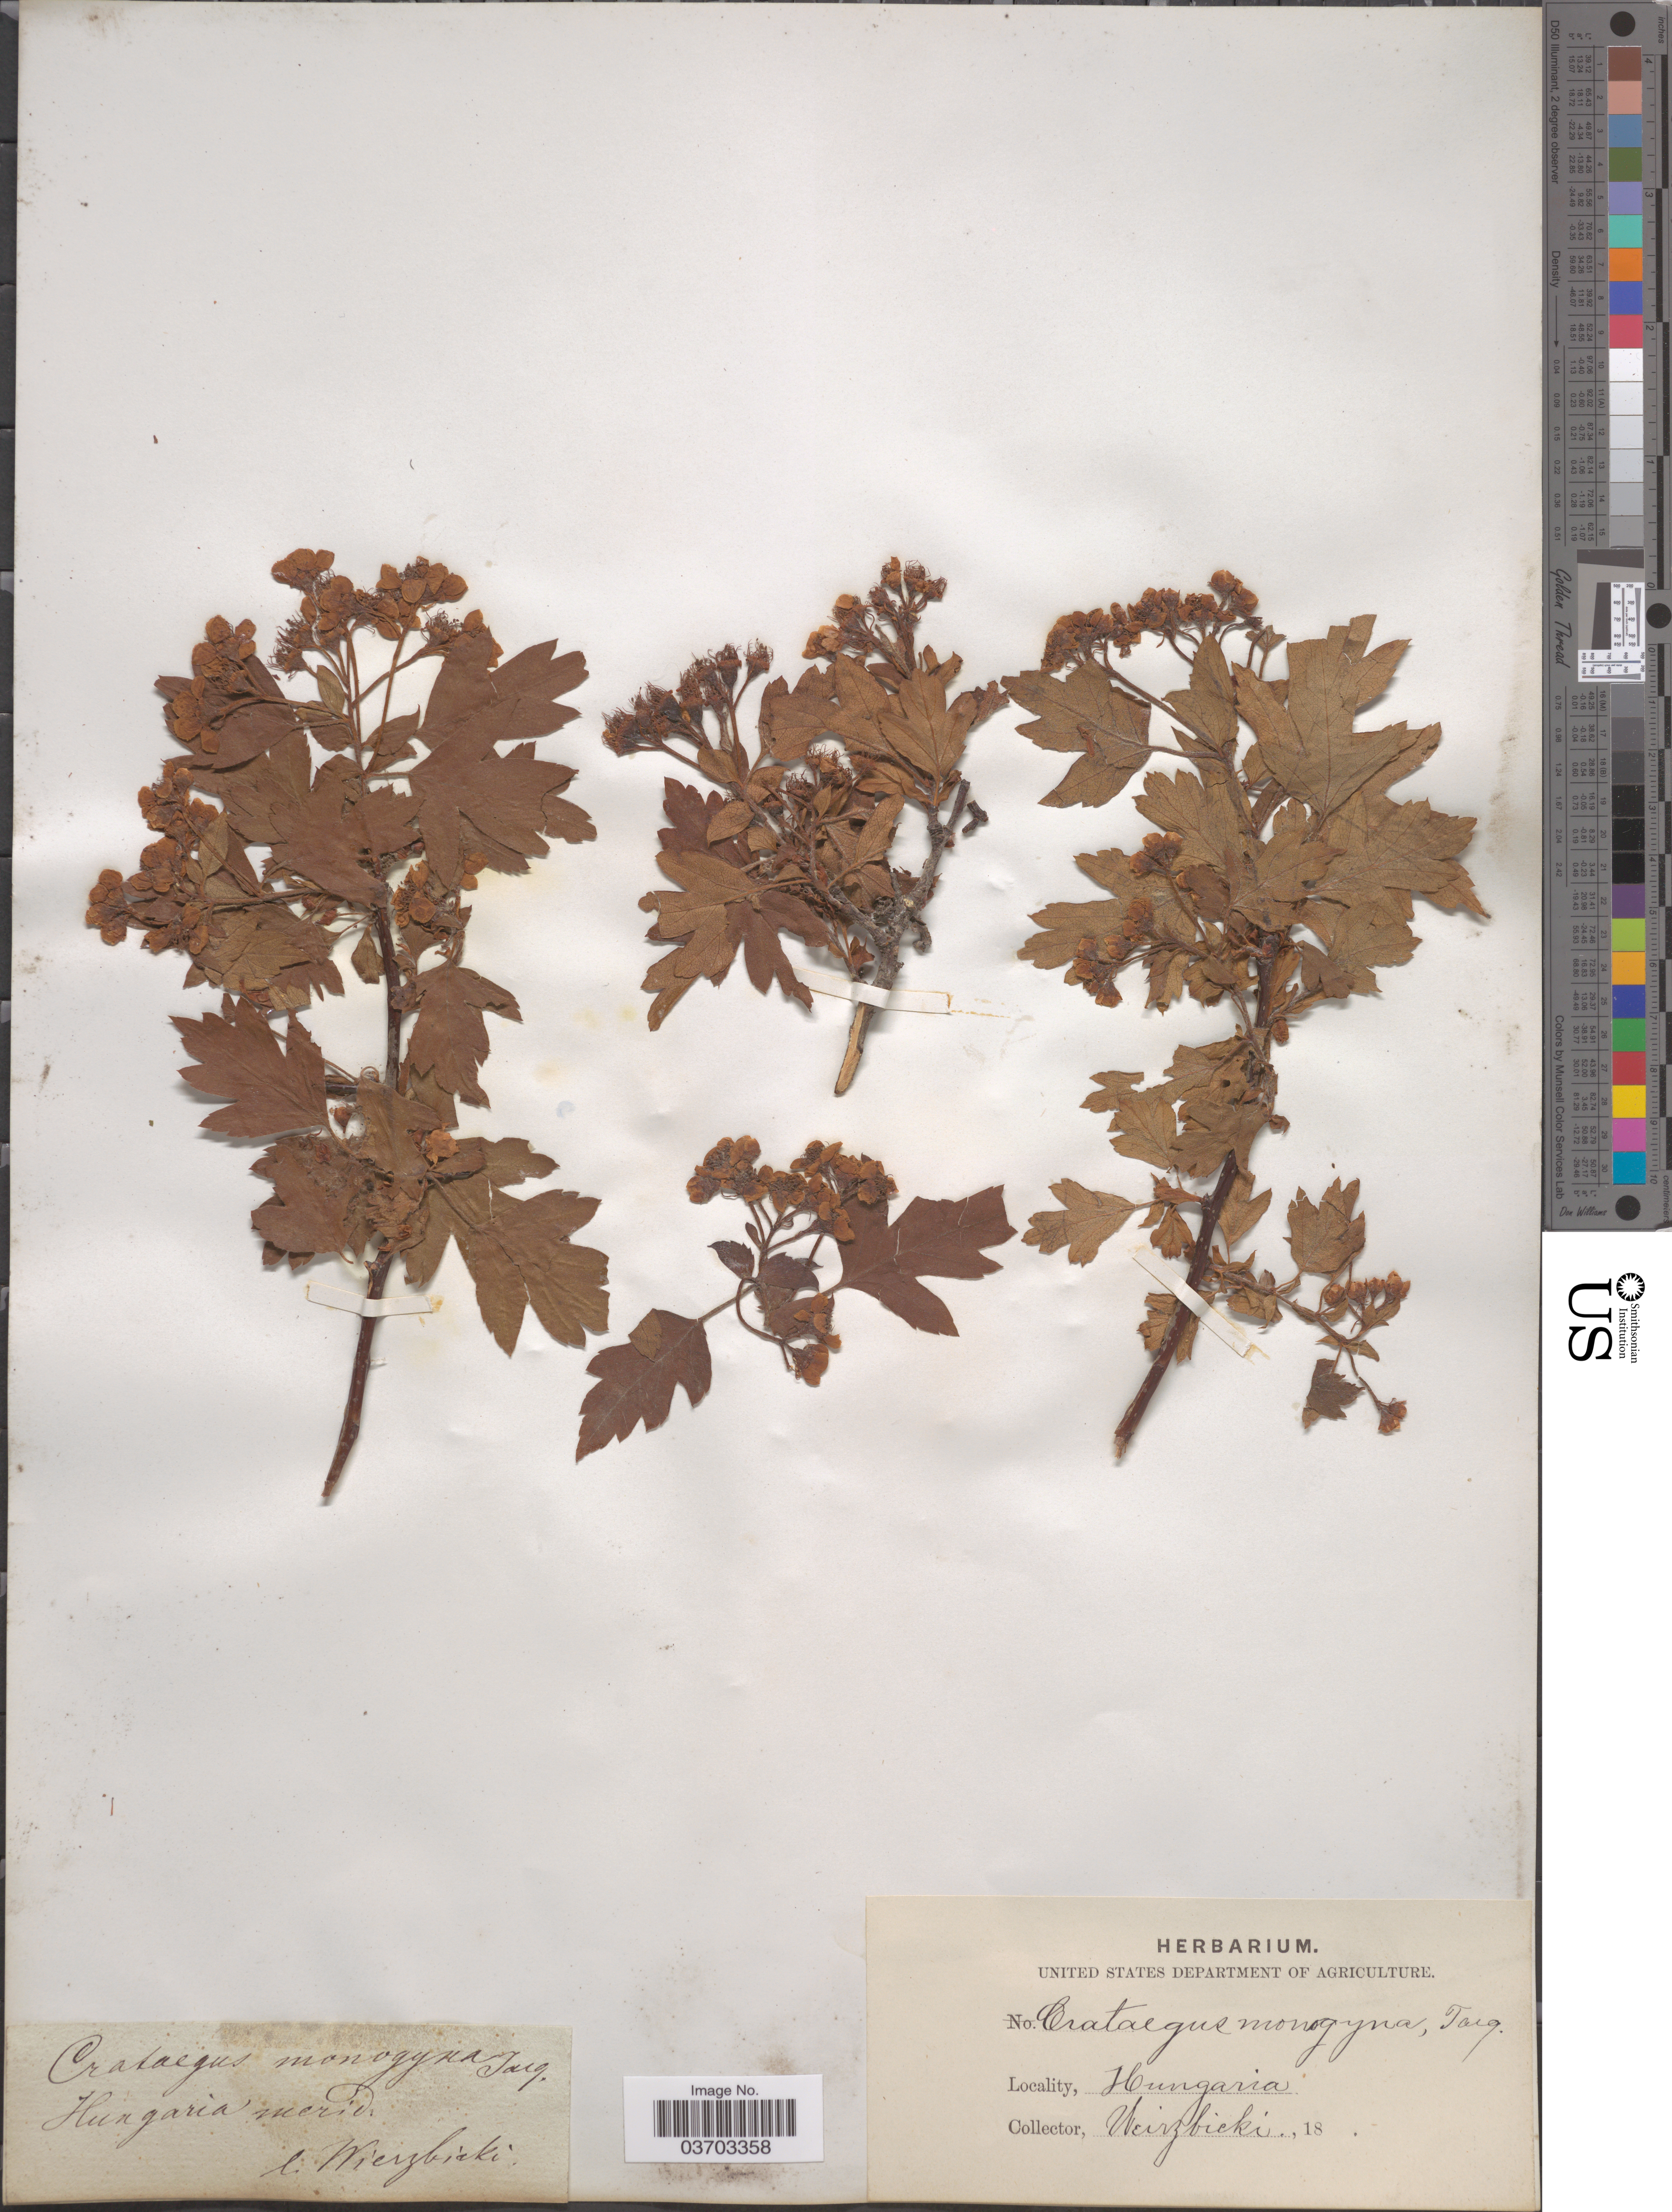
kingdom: Plantae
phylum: Tracheophyta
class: Magnoliopsida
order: Rosales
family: Rosaceae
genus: Crataegus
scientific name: Crataegus monogyna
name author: Lindin.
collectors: Wierzbicki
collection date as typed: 18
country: Hungary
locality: Hungaria merid.